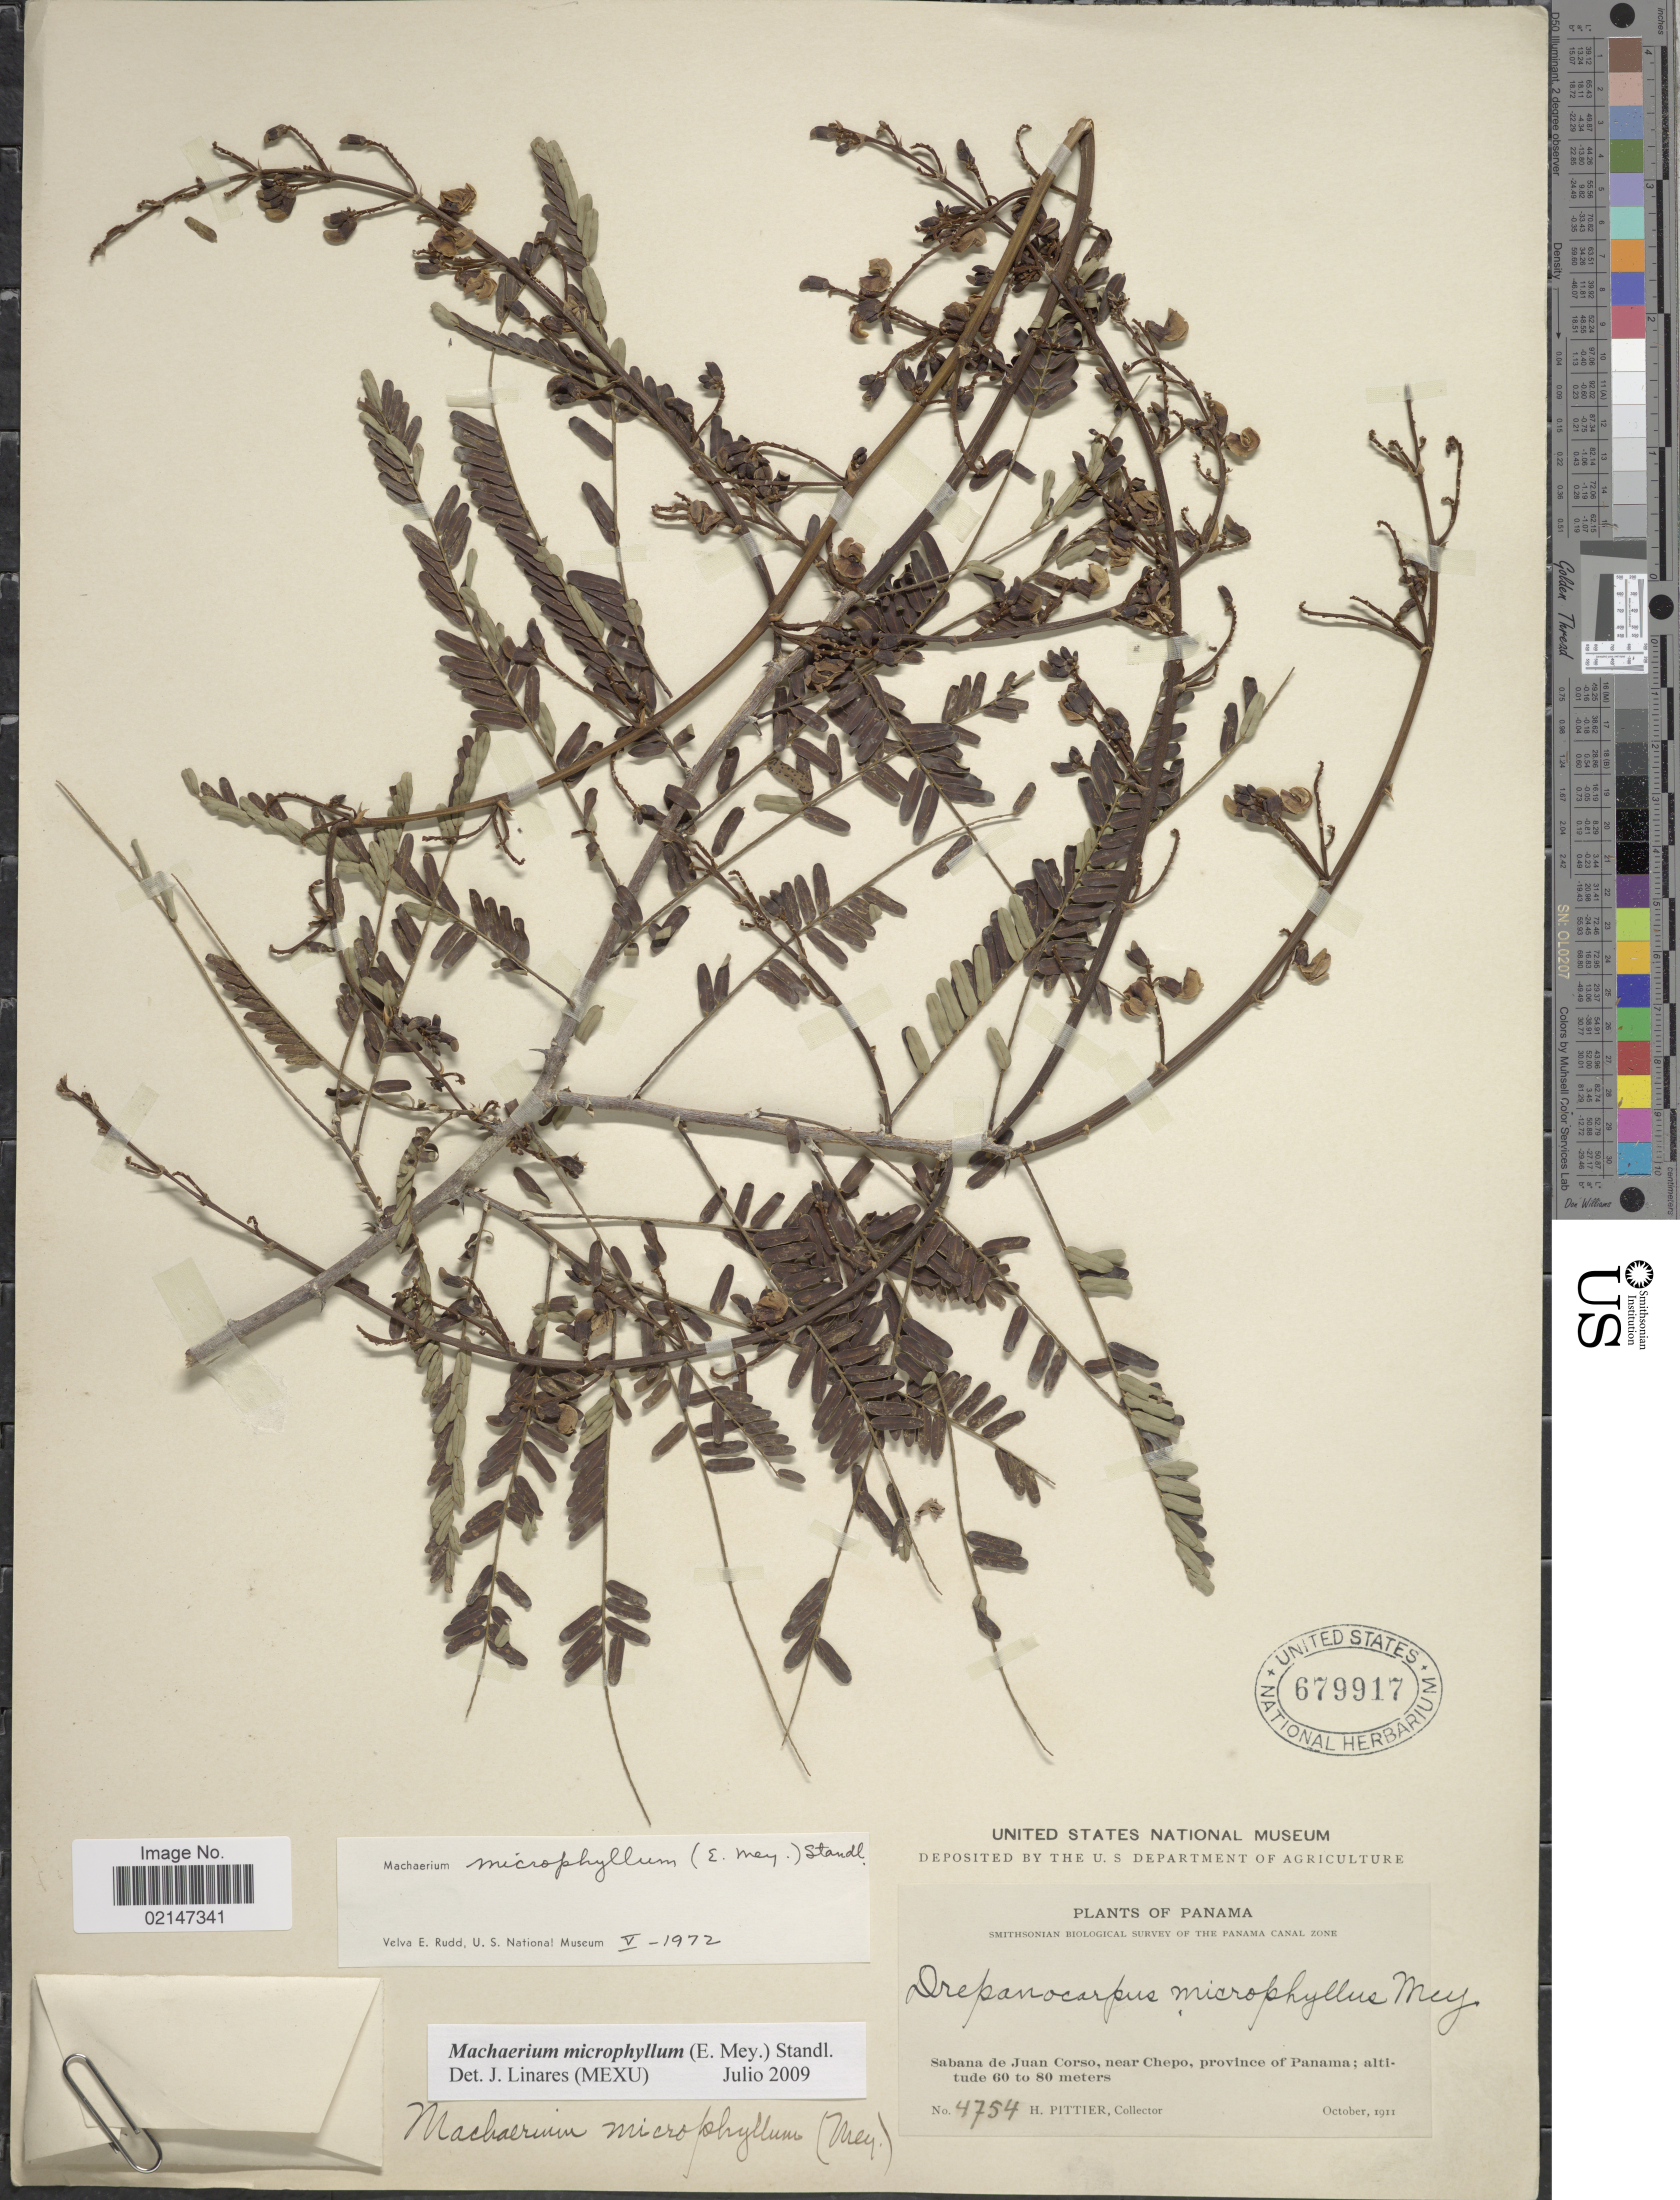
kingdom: Plantae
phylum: Tracheophyta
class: Magnoliopsida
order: Fabales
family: Fabaceae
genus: Machaerium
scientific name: Machaerium microphyllum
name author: Standl.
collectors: H. F. Pittier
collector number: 4754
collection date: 1911-10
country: Panama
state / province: Panamá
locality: Sabana de Juan Corso, near Chepo, province of Panama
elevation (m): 60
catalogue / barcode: US 679917